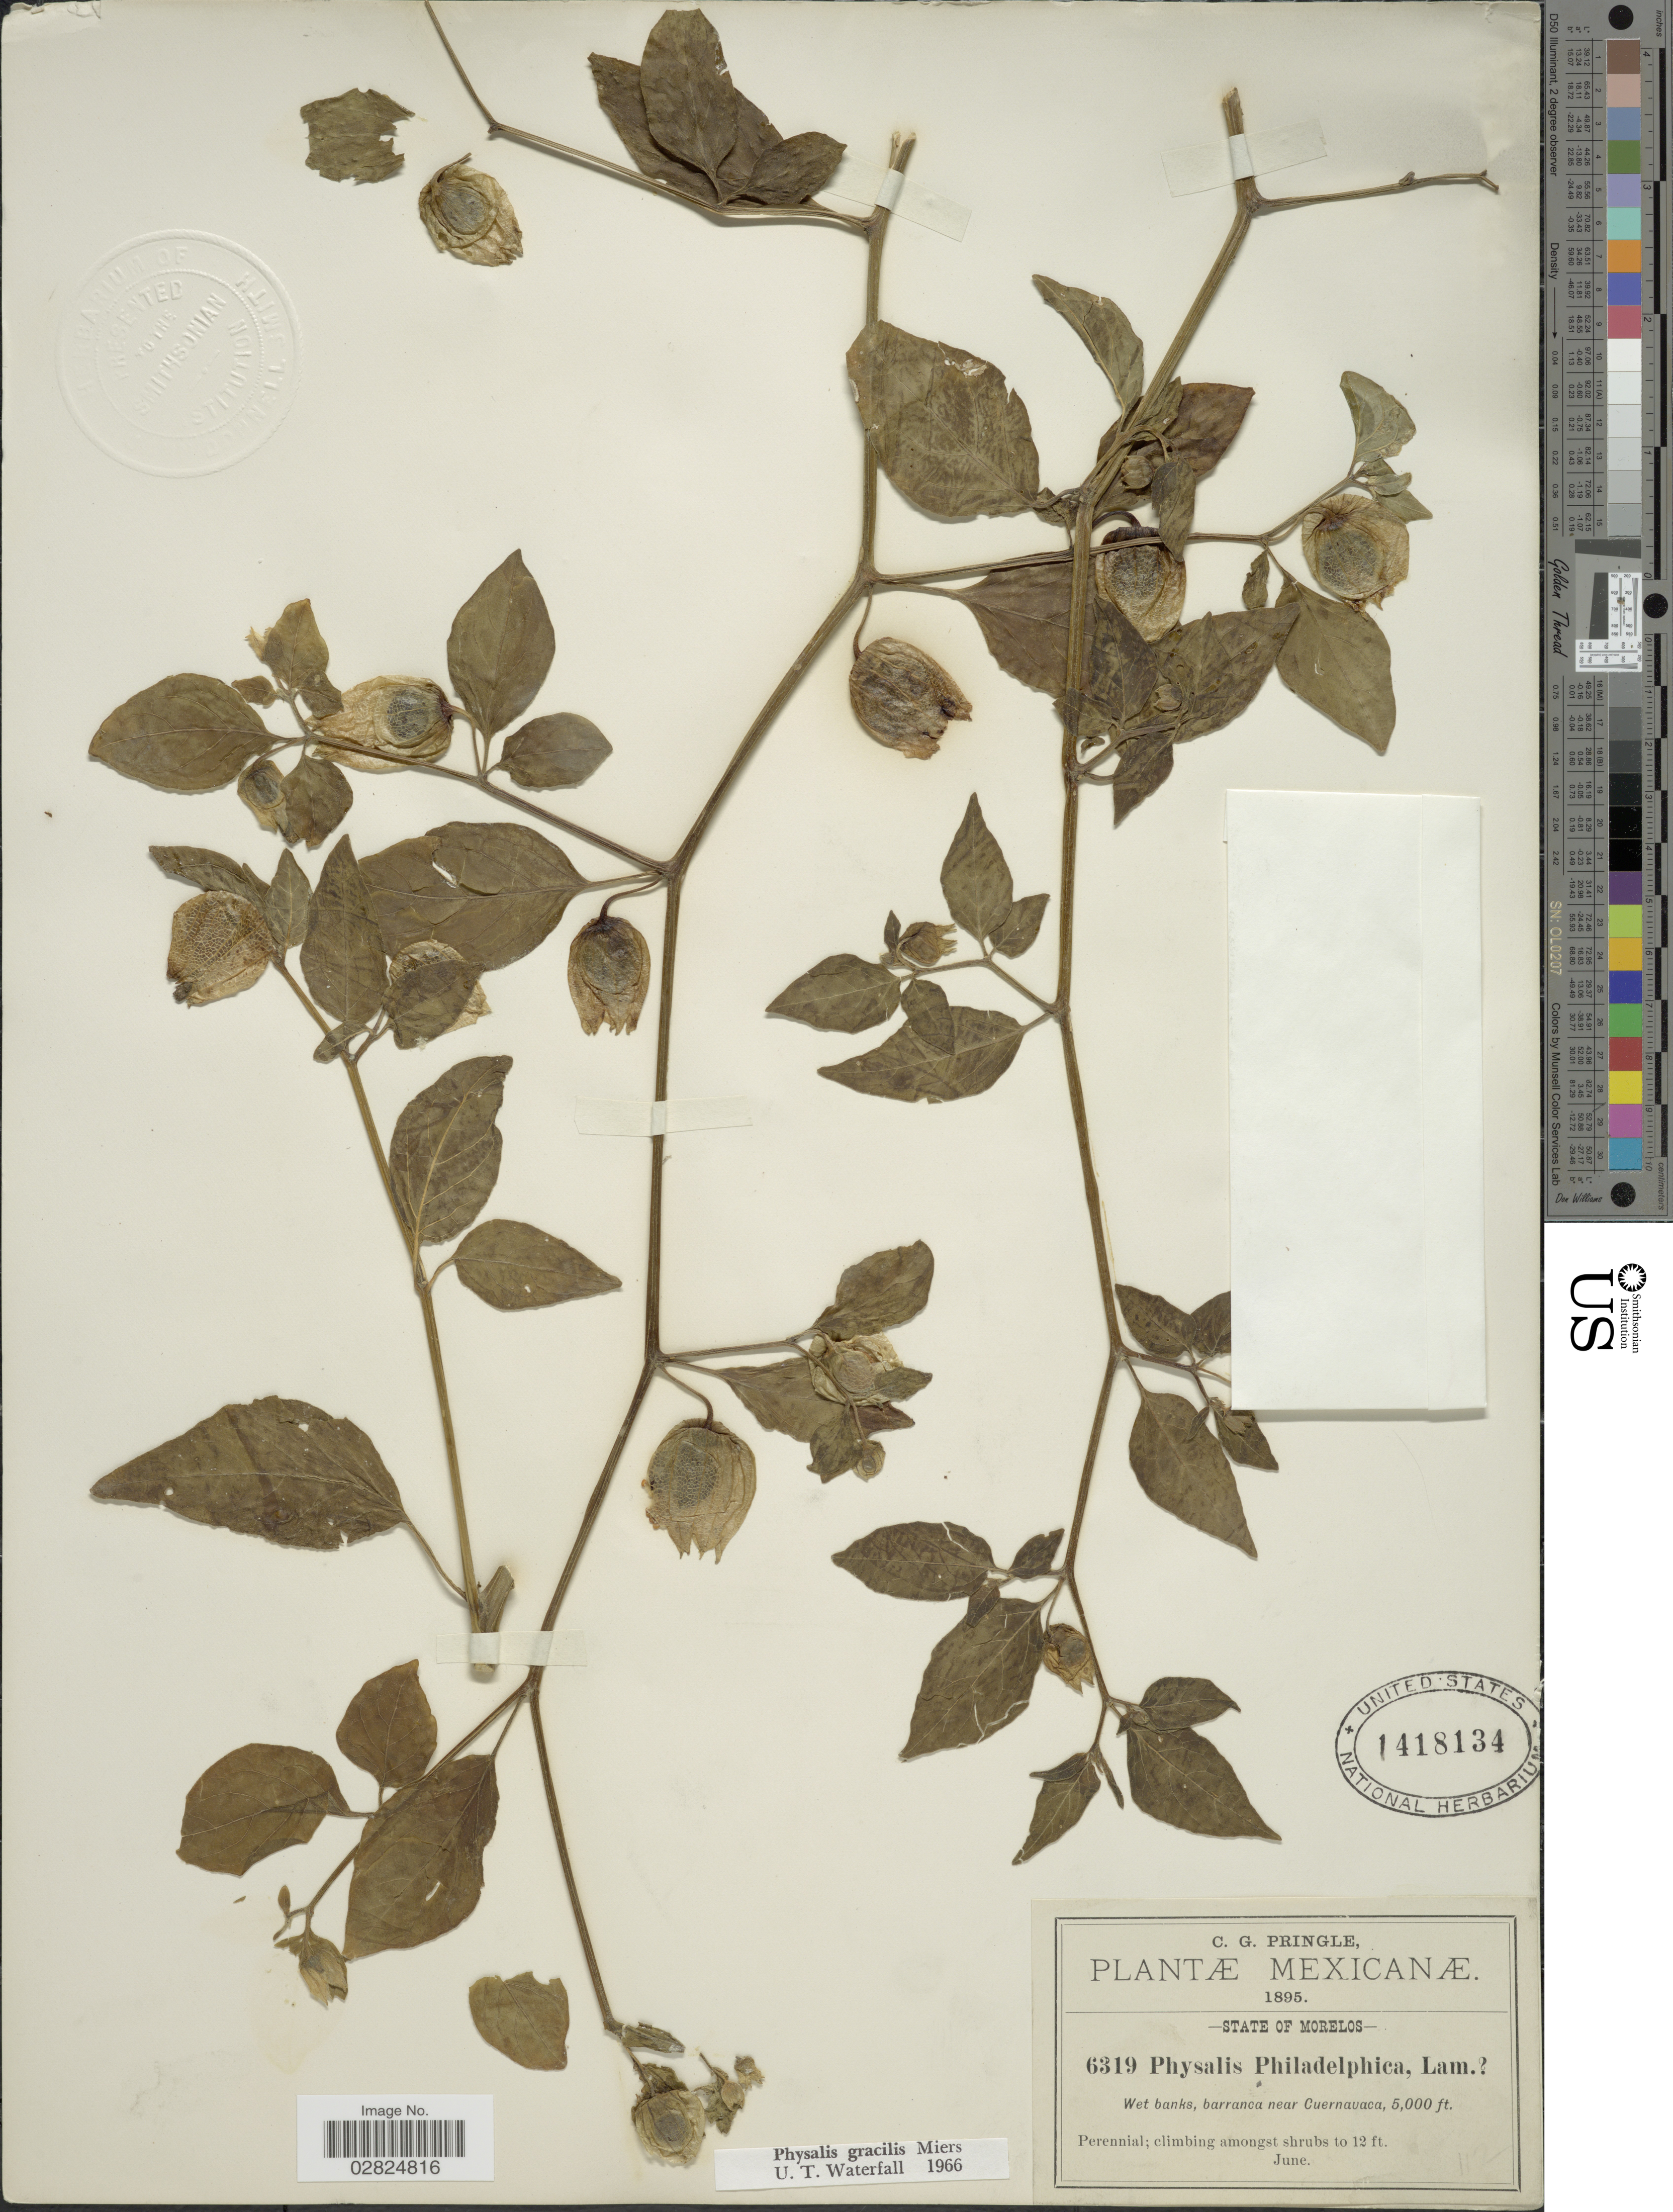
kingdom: Plantae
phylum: Tracheophyta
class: Magnoliopsida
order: Solanales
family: Solanaceae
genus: Physalis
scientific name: Physalis gracilis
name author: Miers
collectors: C. G. Pringle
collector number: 6319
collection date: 1895-06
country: Mexico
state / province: Morelos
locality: Wet banks, barranca near Cuernavaca.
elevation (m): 1524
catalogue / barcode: US 1418134